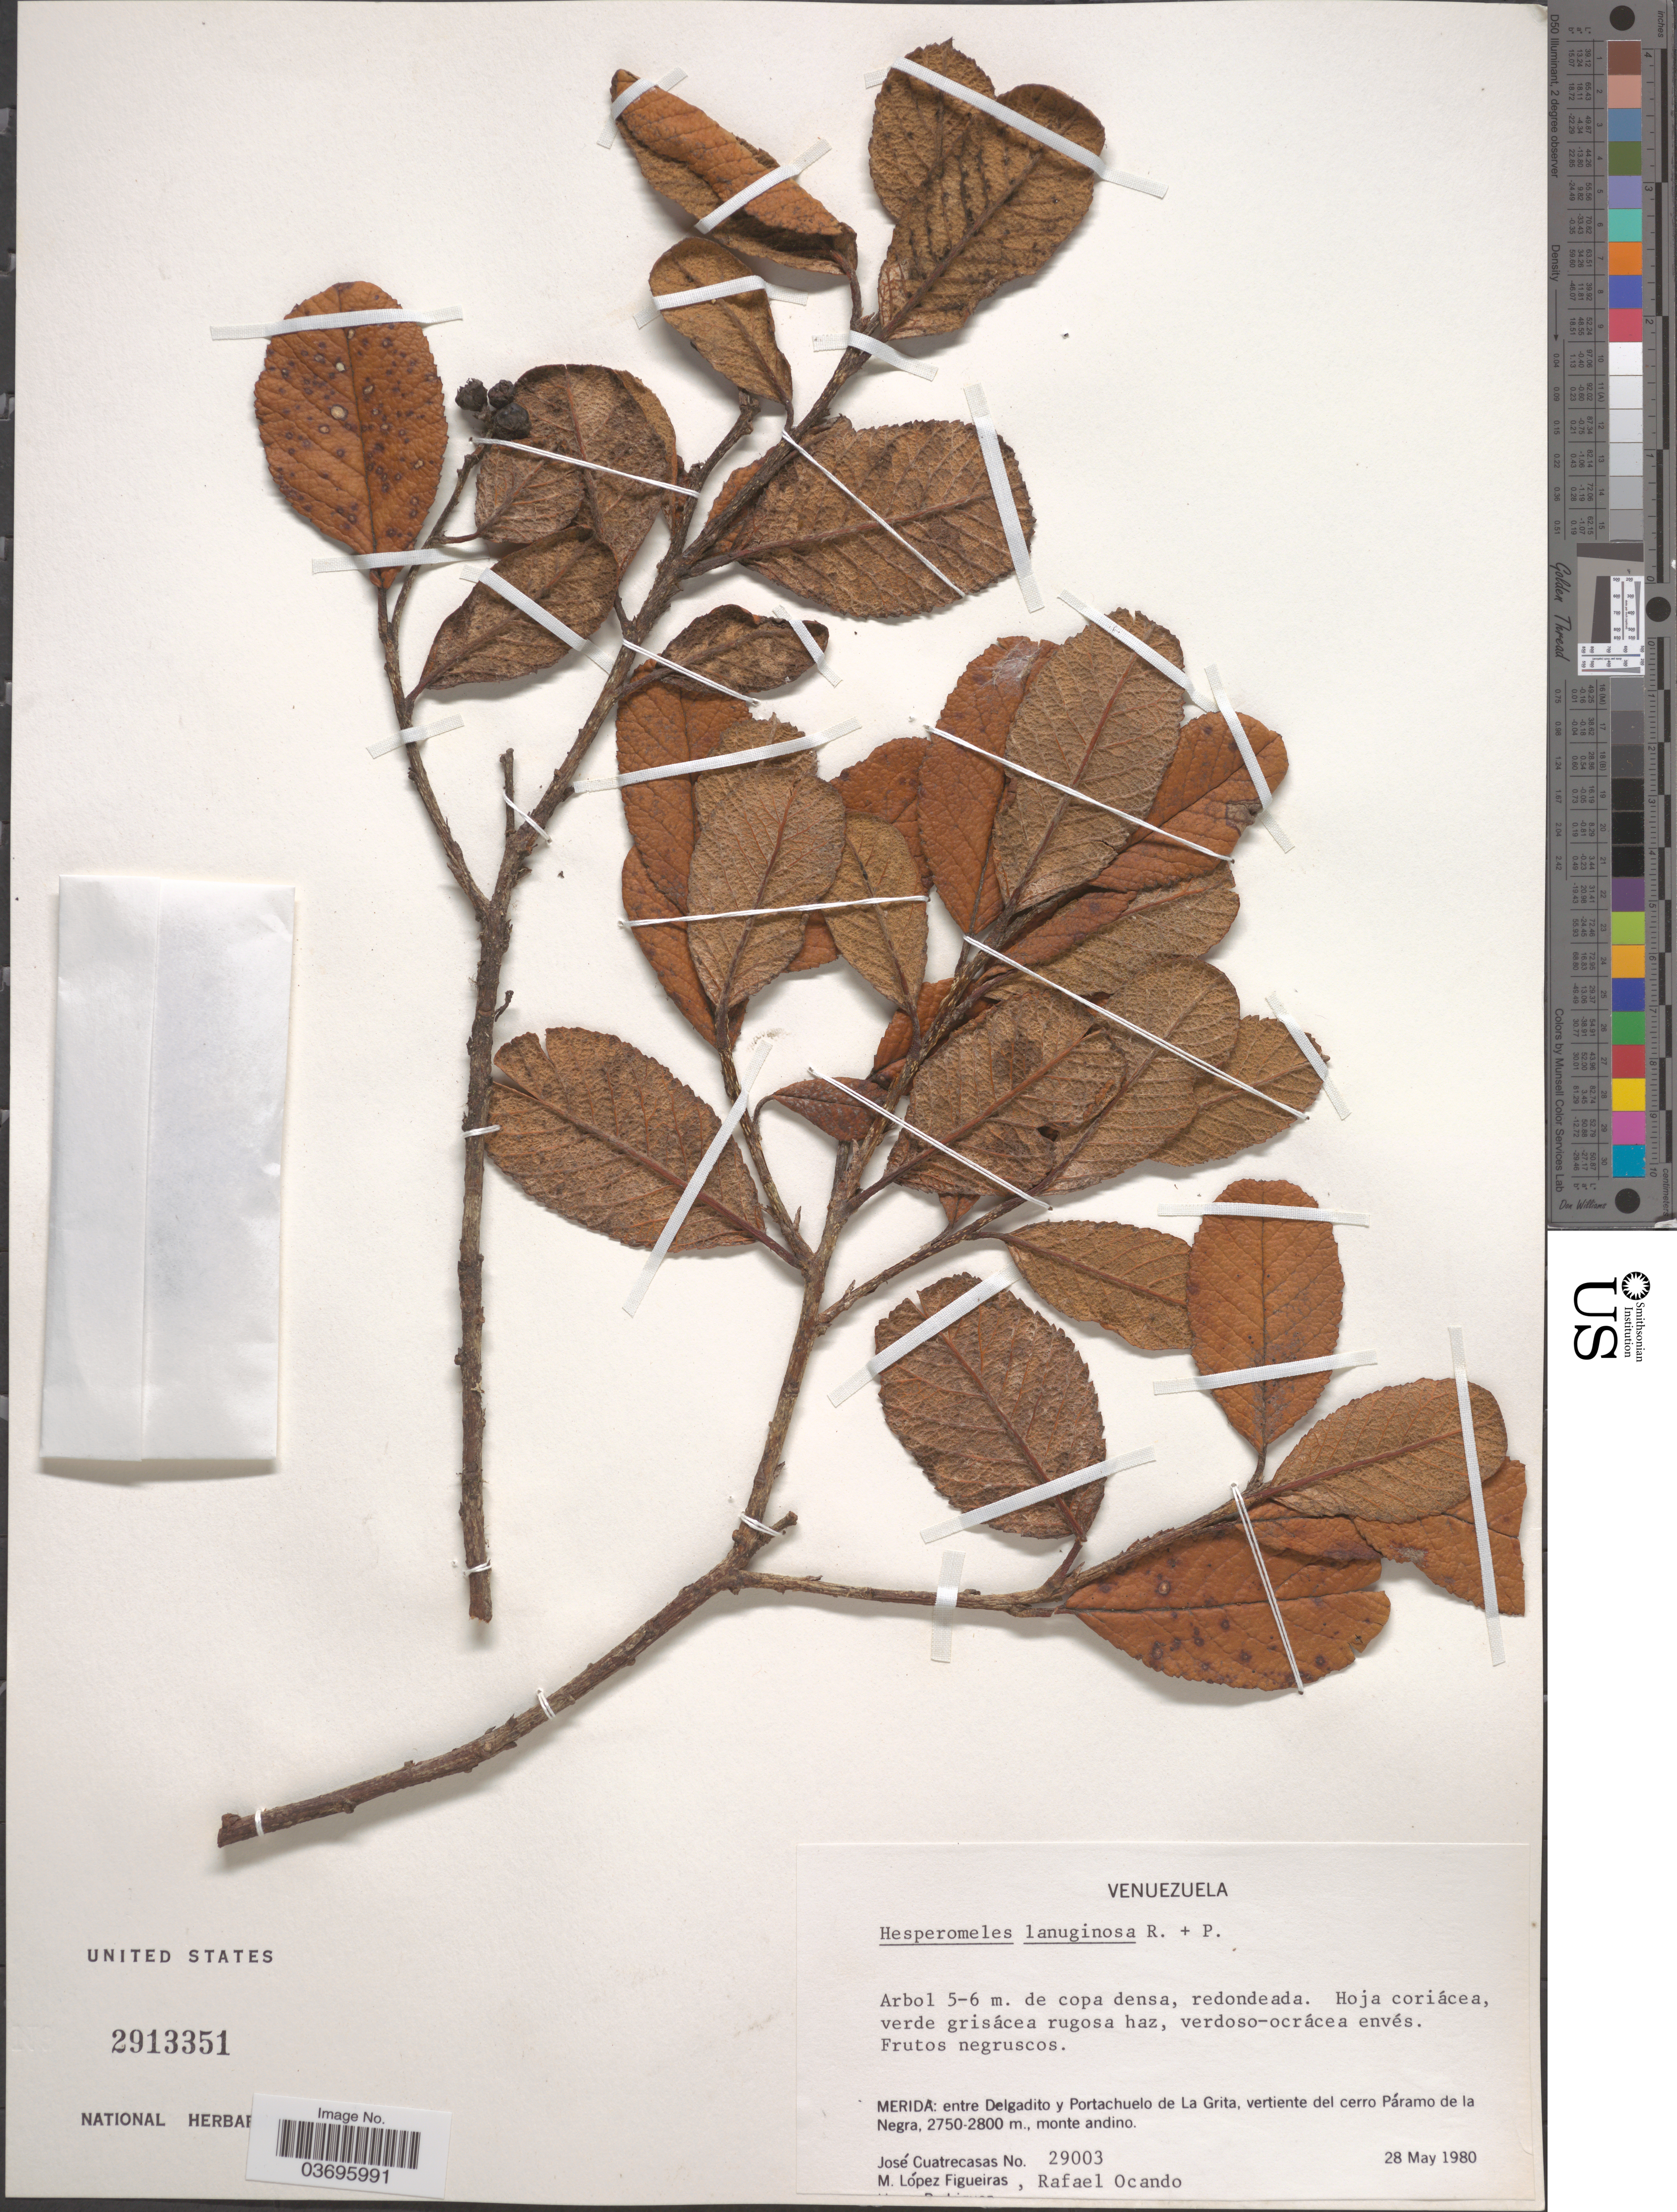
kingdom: Plantae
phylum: Tracheophyta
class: Magnoliopsida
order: Rosales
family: Rosaceae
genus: Hesperomeles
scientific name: Hesperomeles ferruginea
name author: (Juss. ex Pers.) Benth.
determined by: Dorr, L. J., (BOT), Smithsonian Institution - National Museum of Natural History (UNITED STATES)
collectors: J. Cuatrecasas, M. López Figueiras & R. Ocando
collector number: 29003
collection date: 1980-05-28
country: Venezuela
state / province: Merida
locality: Entre Delgadito y Portachuelo de La Grita, vertiente del cerro Páramo de la Negra.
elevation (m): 2750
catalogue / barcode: US 2913351